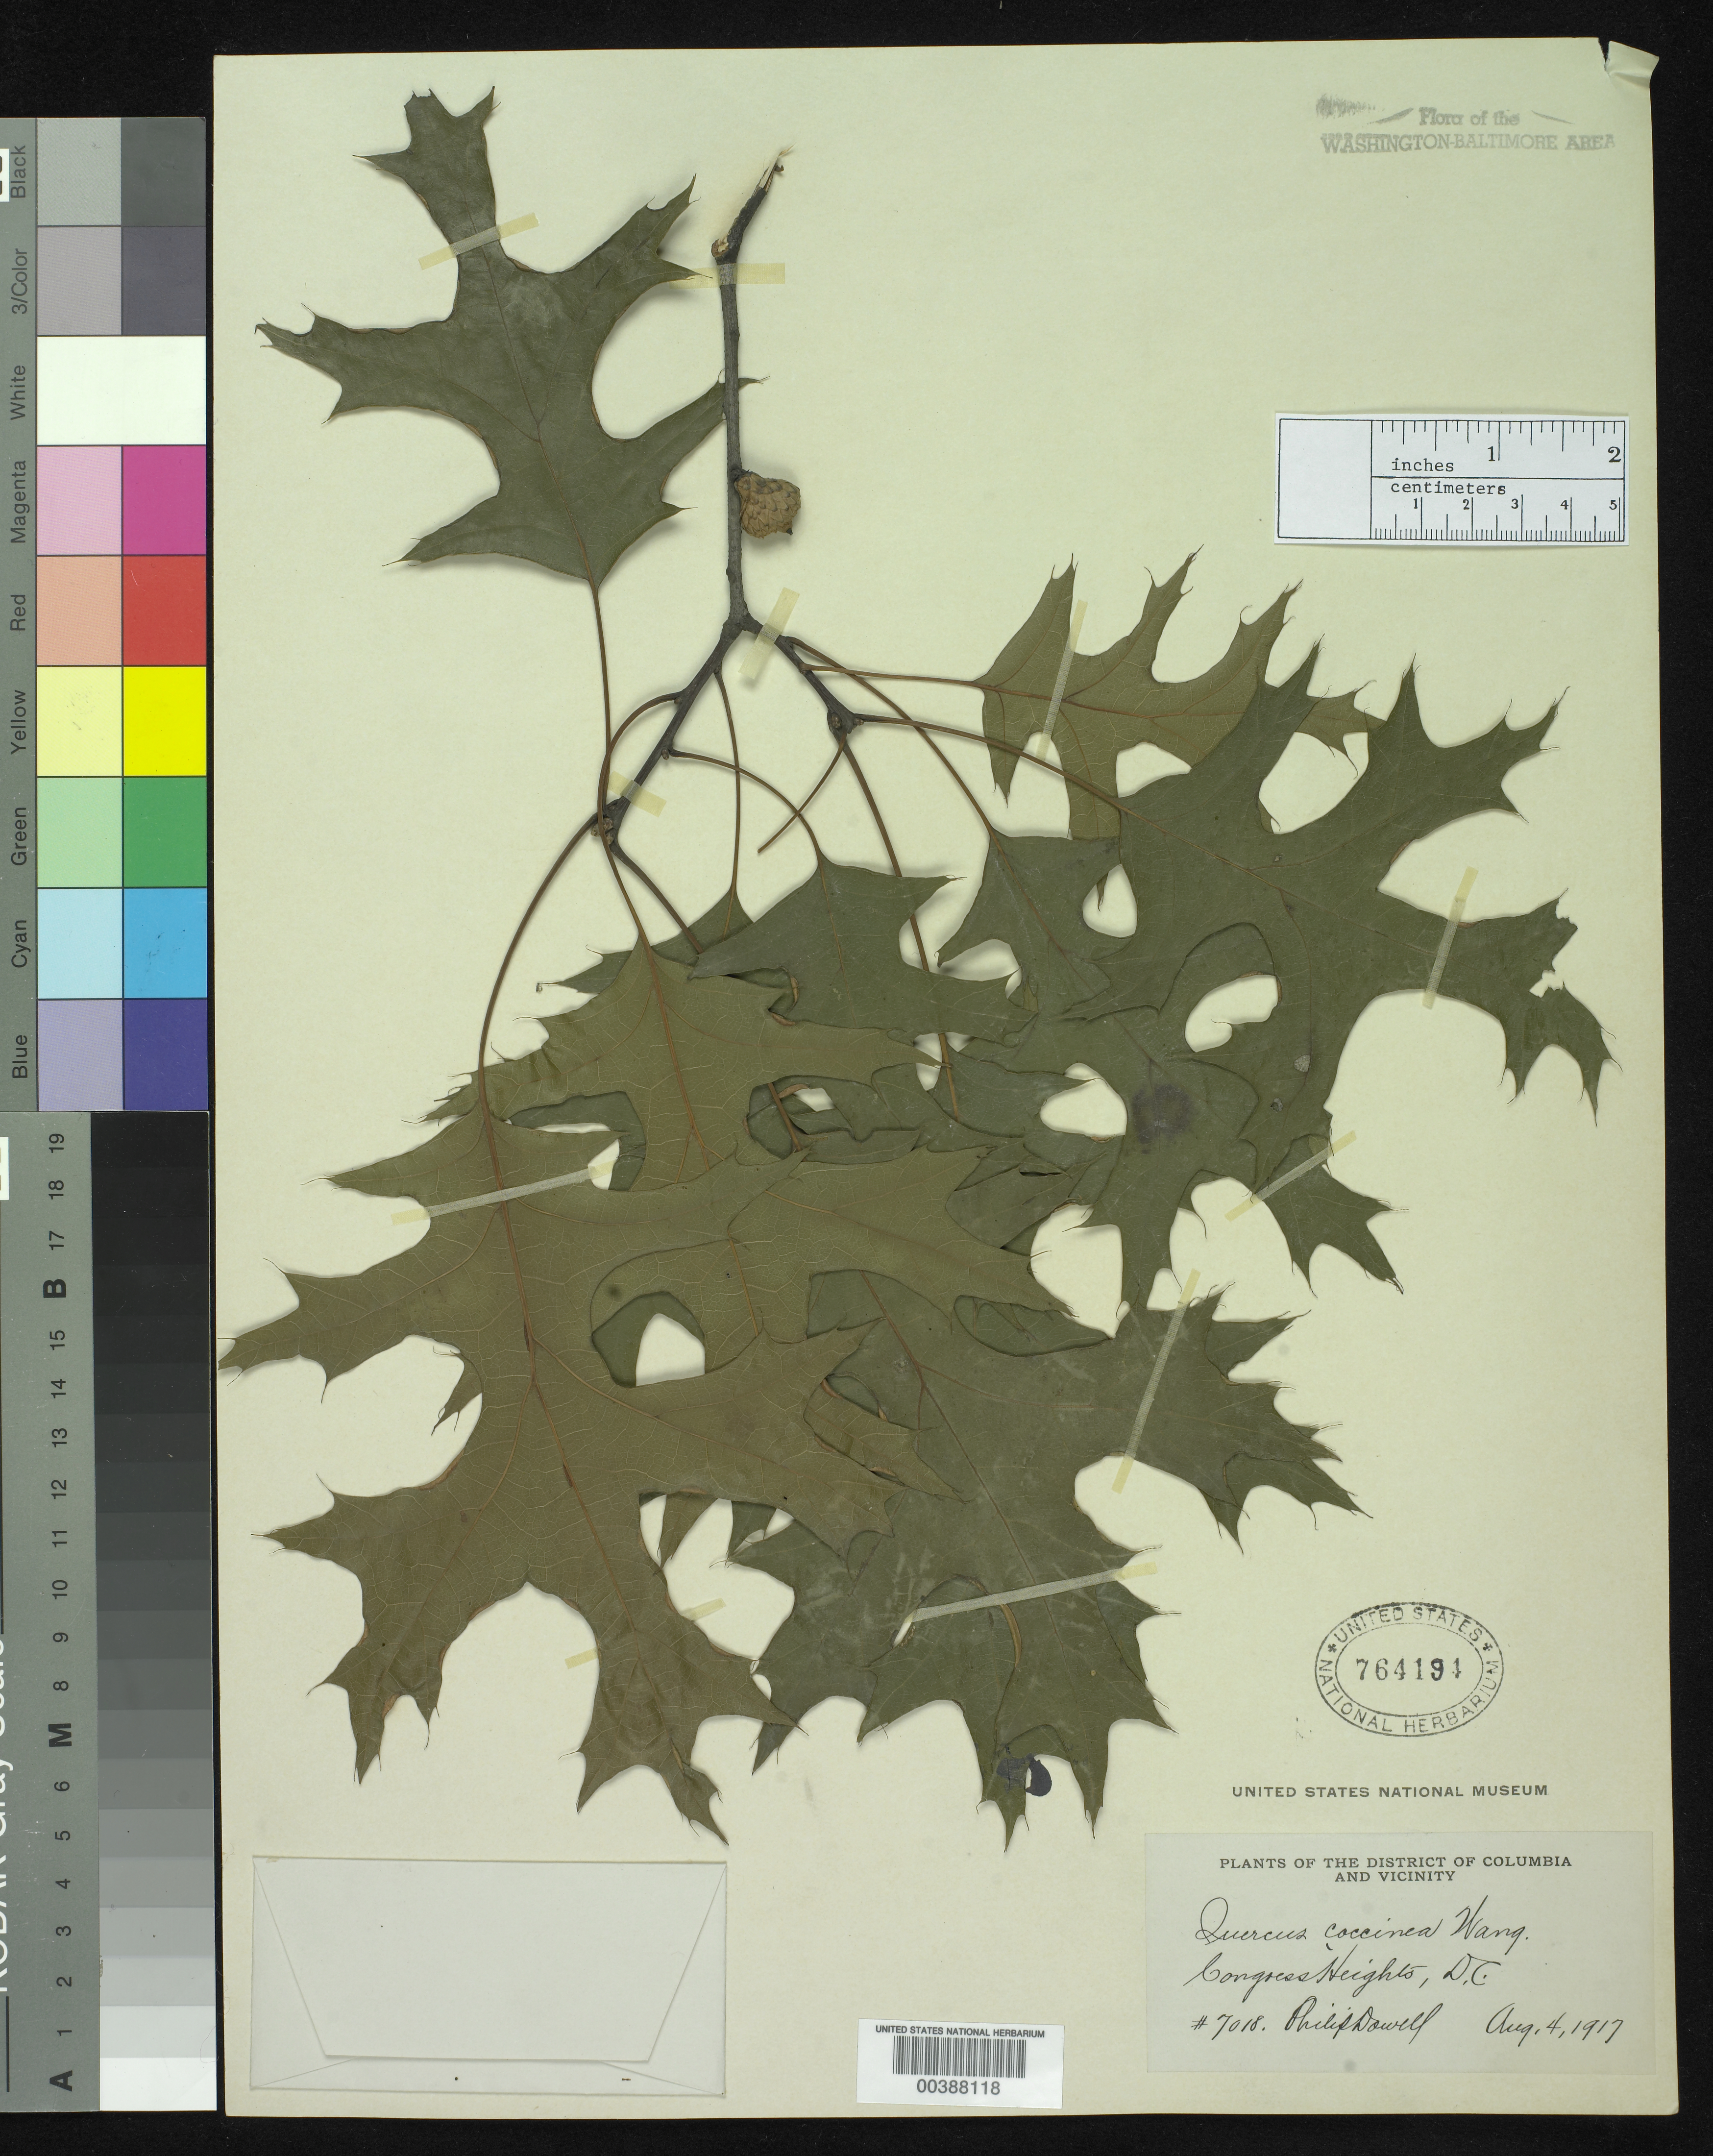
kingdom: Plantae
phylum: Tracheophyta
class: Magnoliopsida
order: Fagales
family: Fagaceae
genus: Quercus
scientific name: Quercus coccinea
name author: Münchh.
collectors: P. Dowell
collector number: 7018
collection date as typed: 04 Aug 1917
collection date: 1917-08-04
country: United States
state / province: District of Columbia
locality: Congress Heights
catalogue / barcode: US 764194